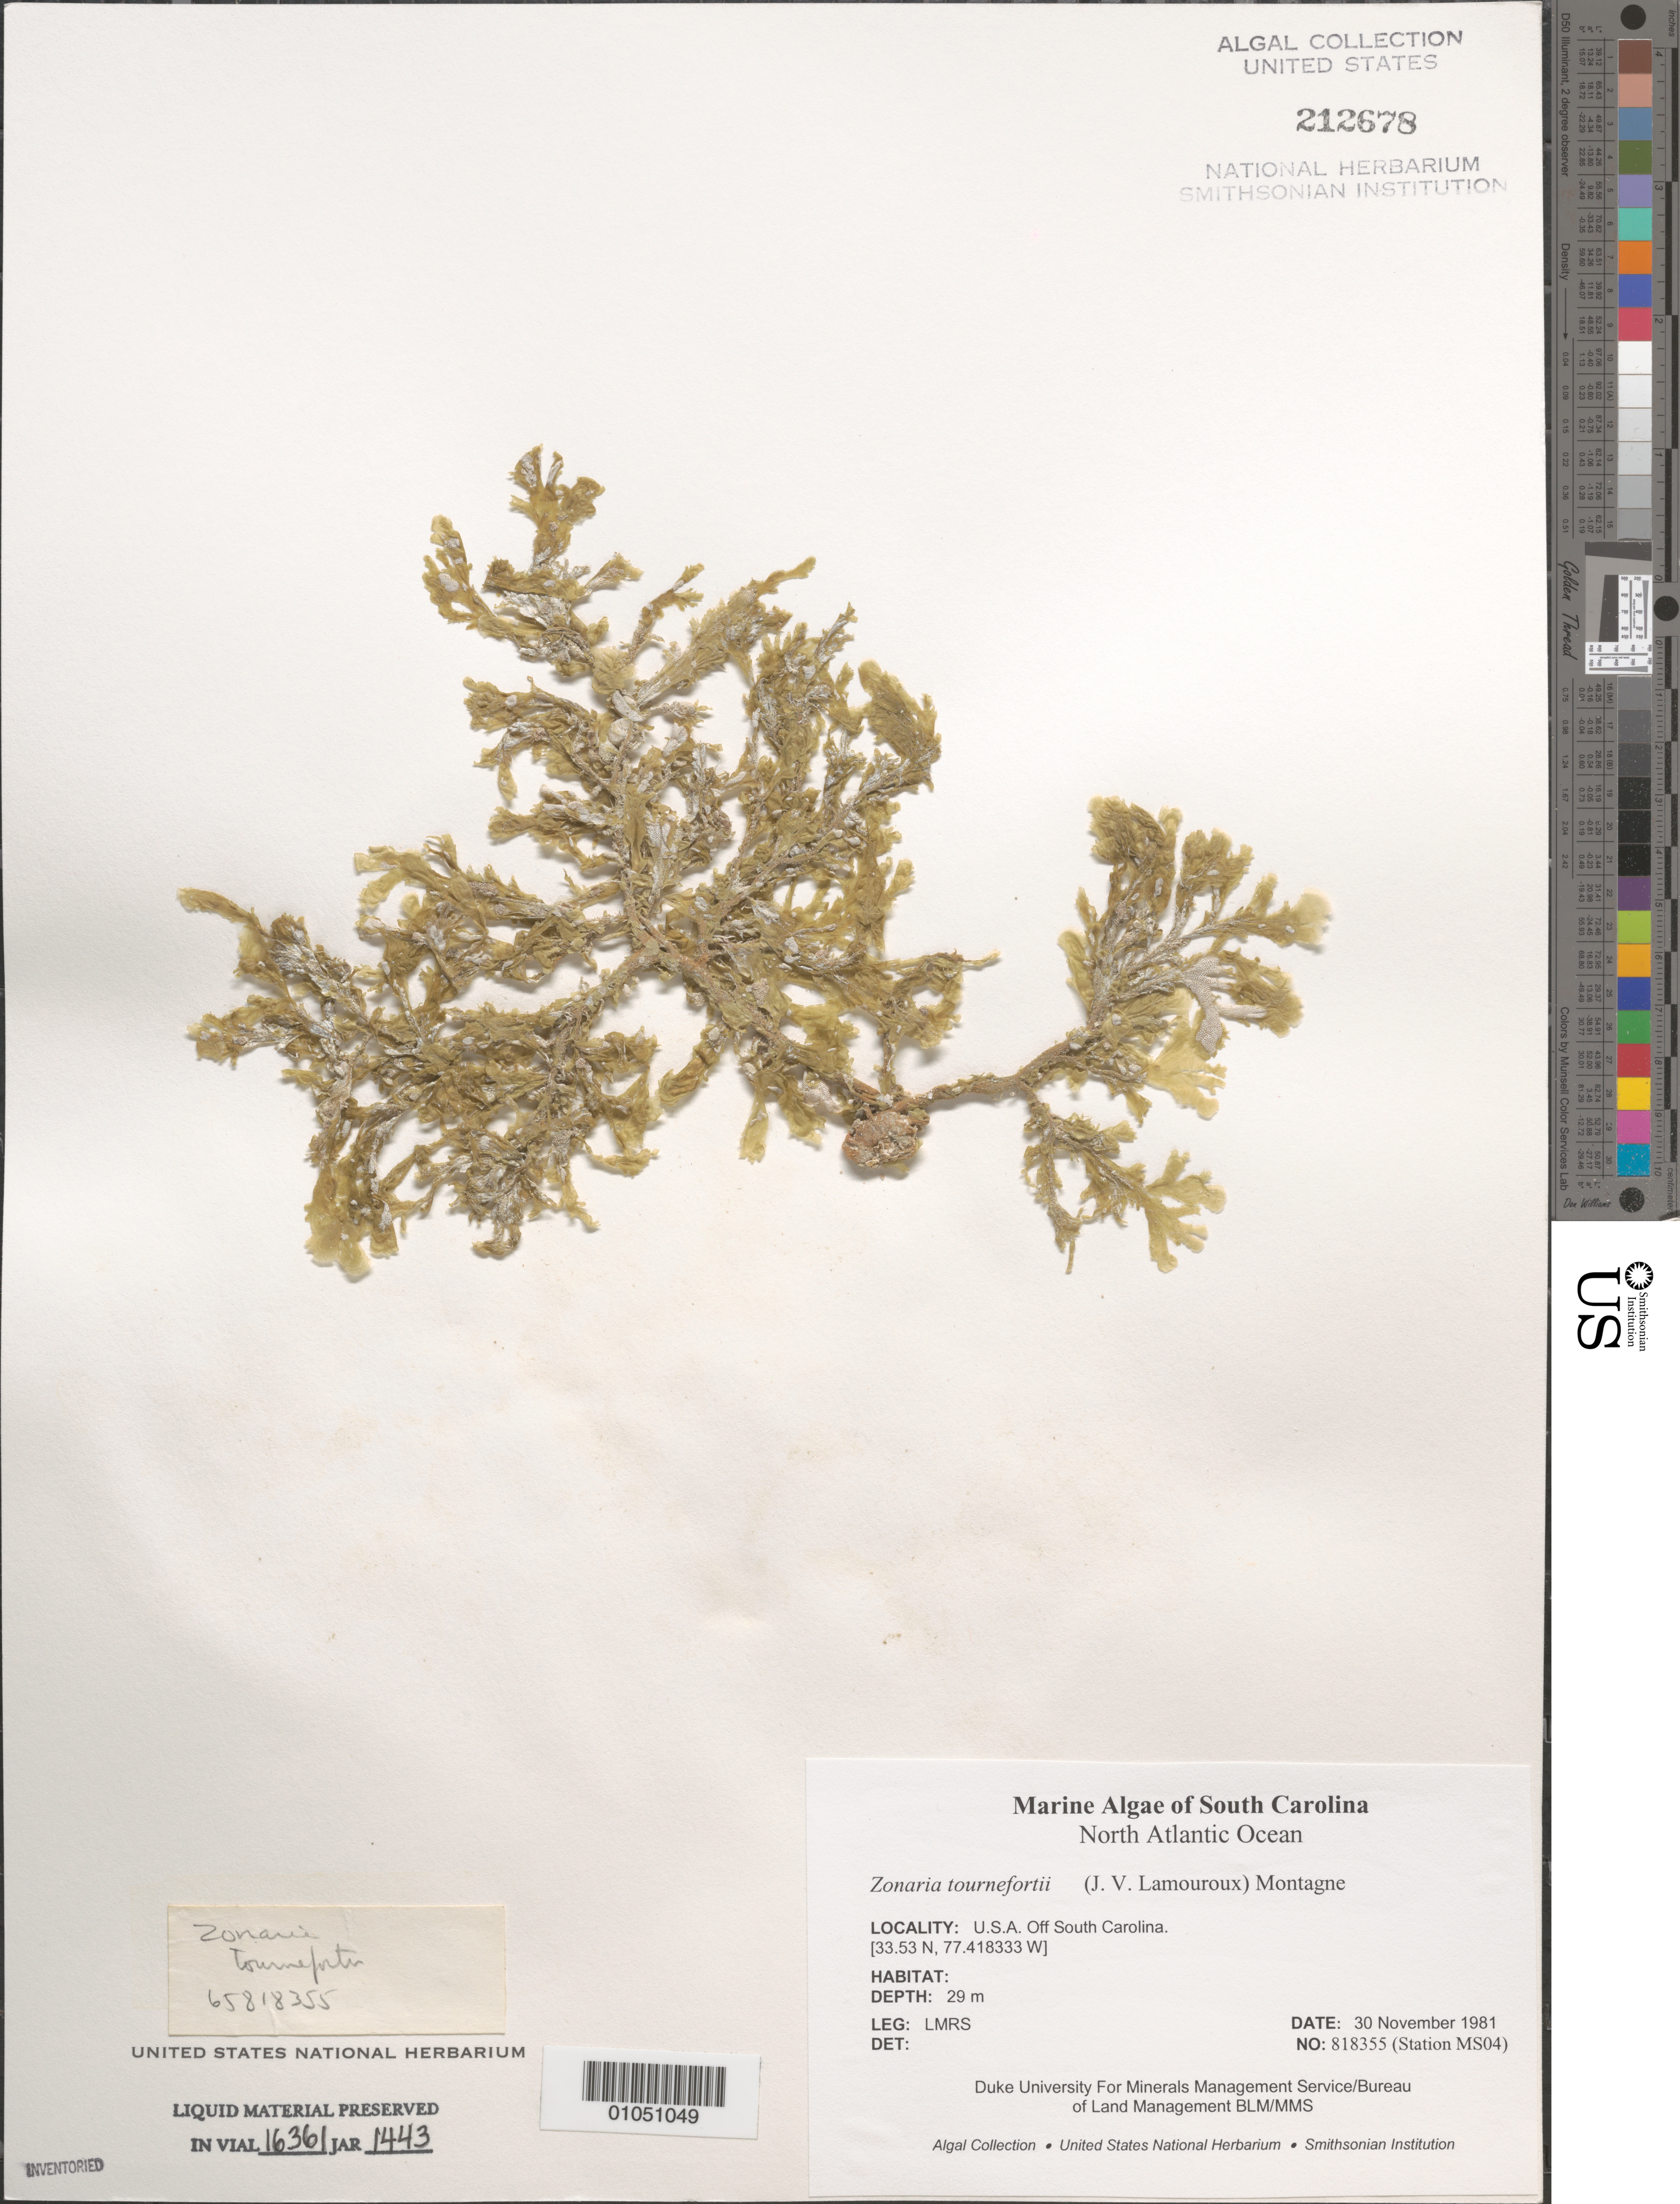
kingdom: Chromista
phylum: Ochrophyta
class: Phaeophyceae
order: Dictyotales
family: Dictyotaceae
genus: Zonaria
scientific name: Zonaria tournefortii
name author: (J.V.Lamouroux) Mont.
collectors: LMRS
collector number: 818355 (Station MS04)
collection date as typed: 30 Nov 1981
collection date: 1981-11-30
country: United States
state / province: North Carolina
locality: North Atlantic Ocean off North Carolina coast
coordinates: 33.53 N, 77.418333 W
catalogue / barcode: US 212678